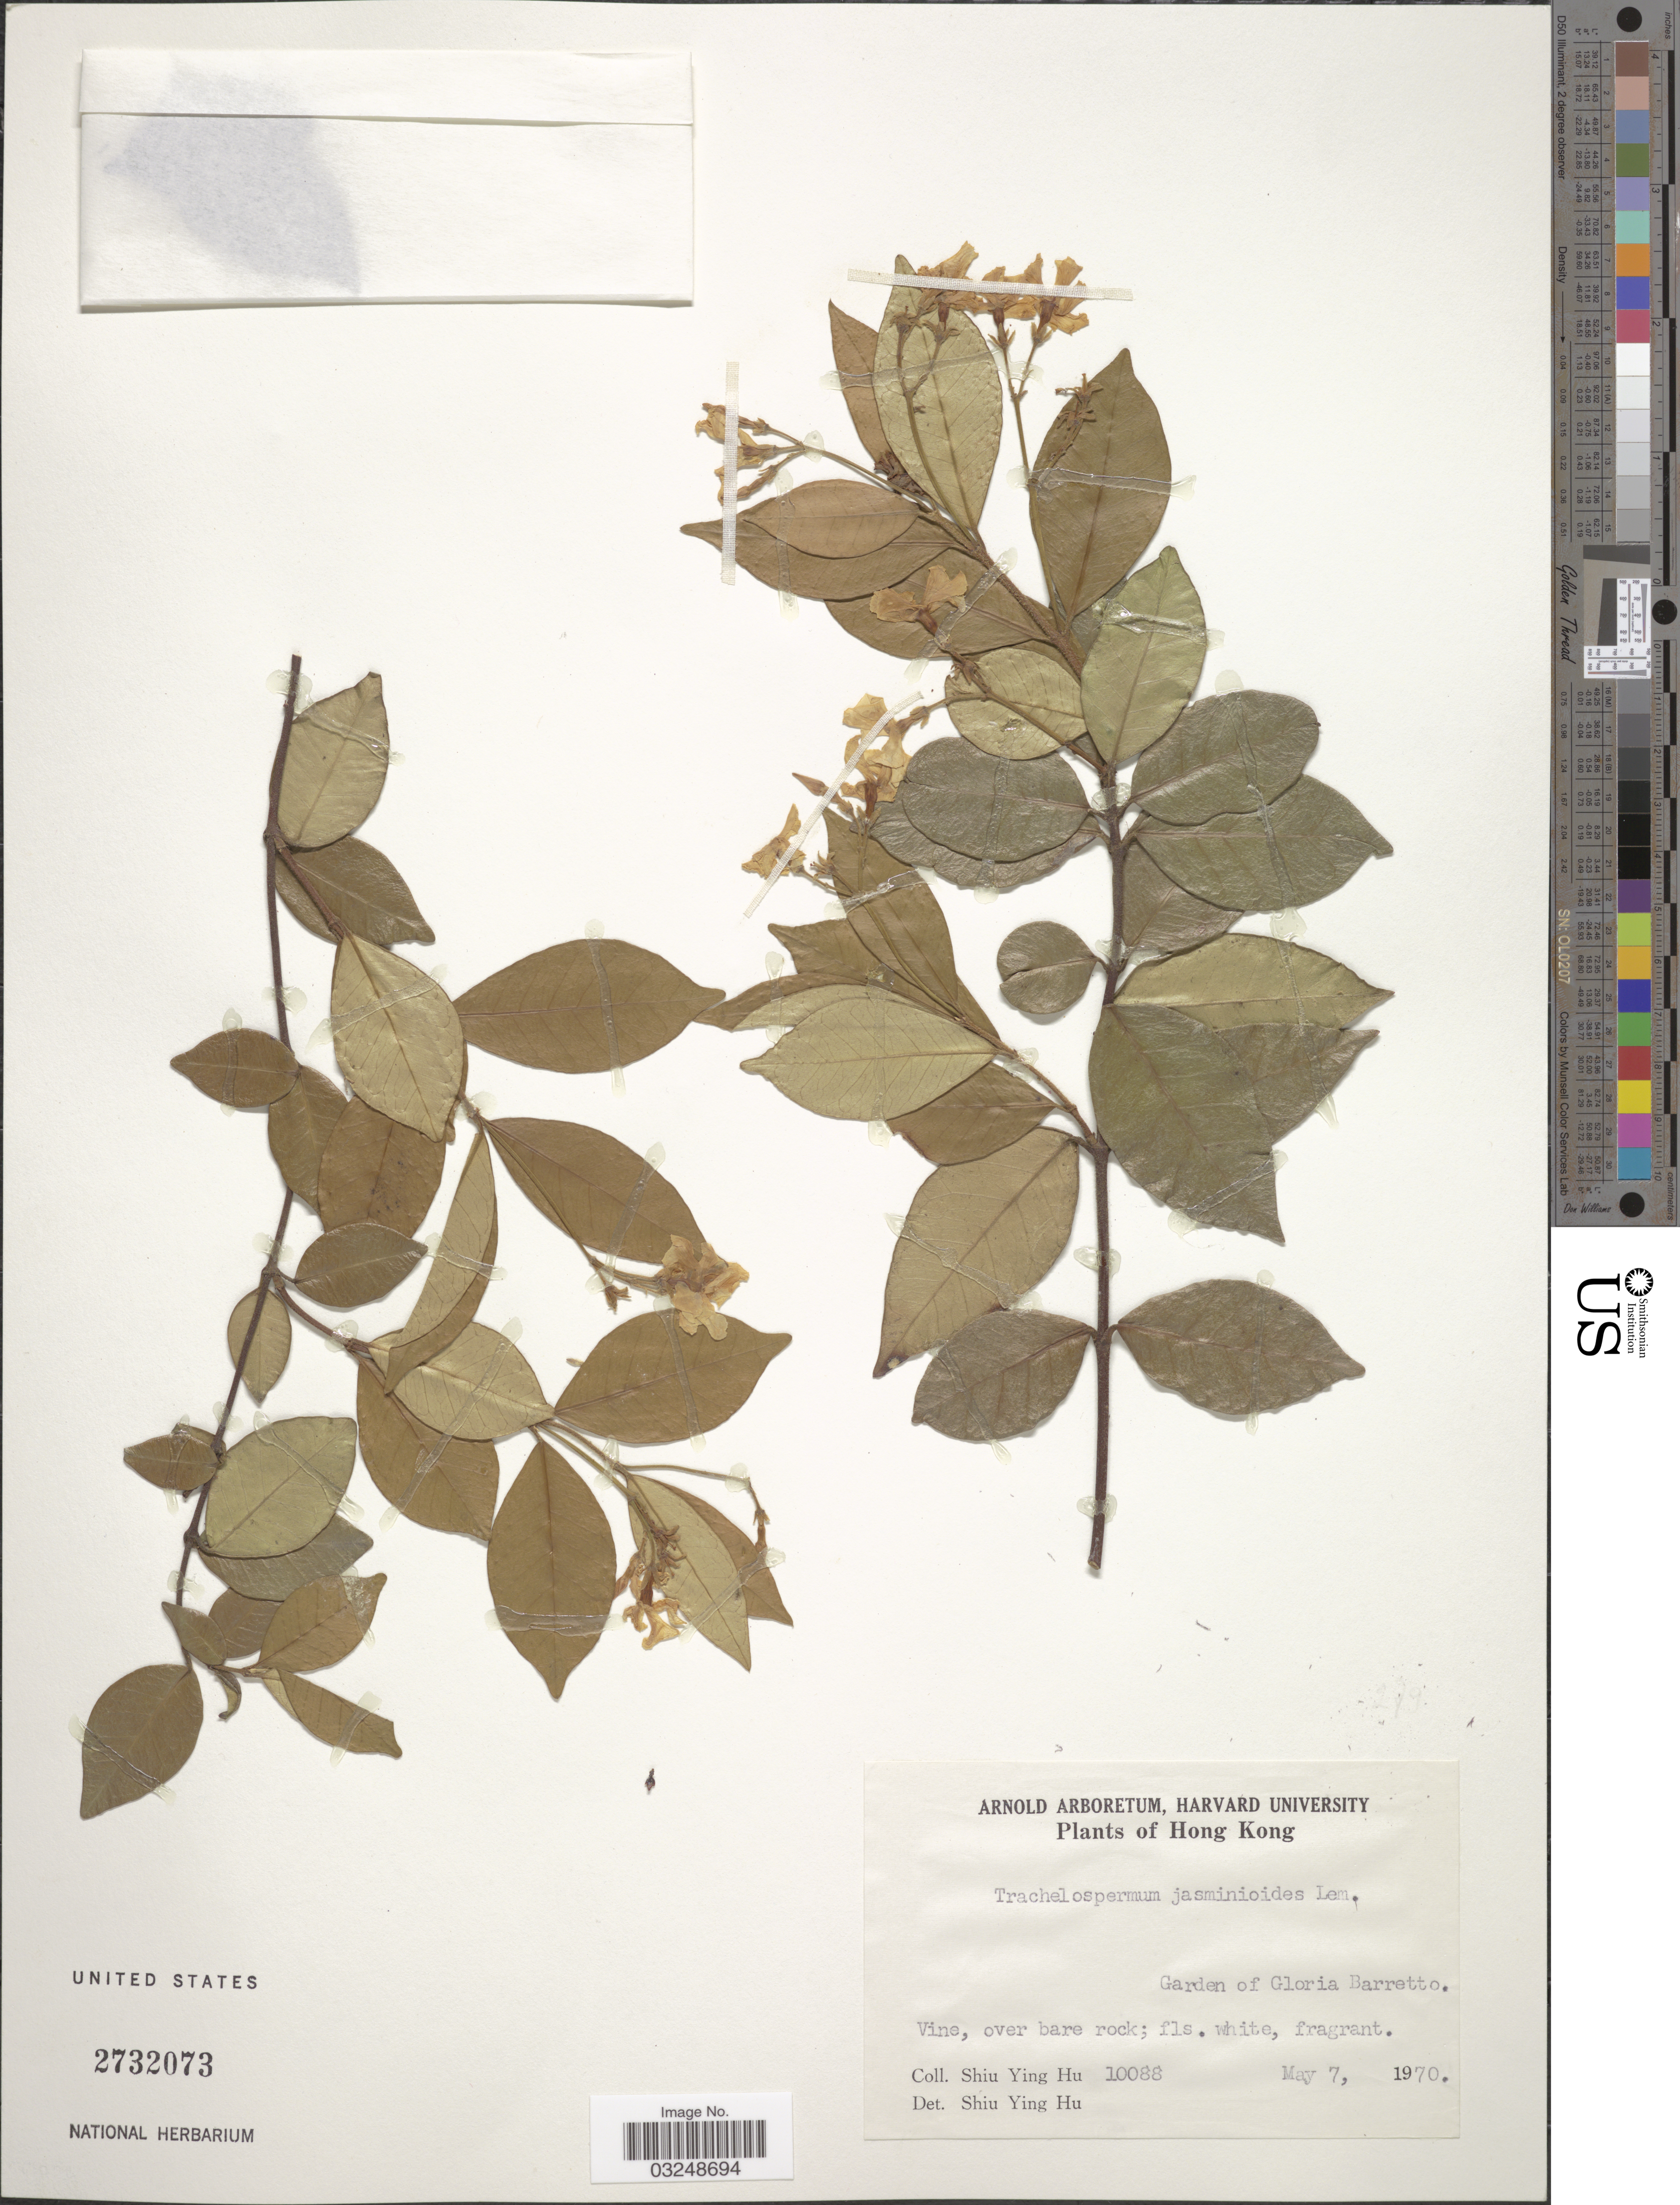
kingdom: Plantae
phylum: Tracheophyta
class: Magnoliopsida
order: Gentianales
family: Apocynaceae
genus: Trachelospermum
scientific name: Trachelospermum jasminoides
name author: (Lindl.) Lem.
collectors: S. Y. Hu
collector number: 10088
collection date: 1970-05-07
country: China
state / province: Hong Kong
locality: Garden of Gloria Barretto.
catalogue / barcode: US 2732073